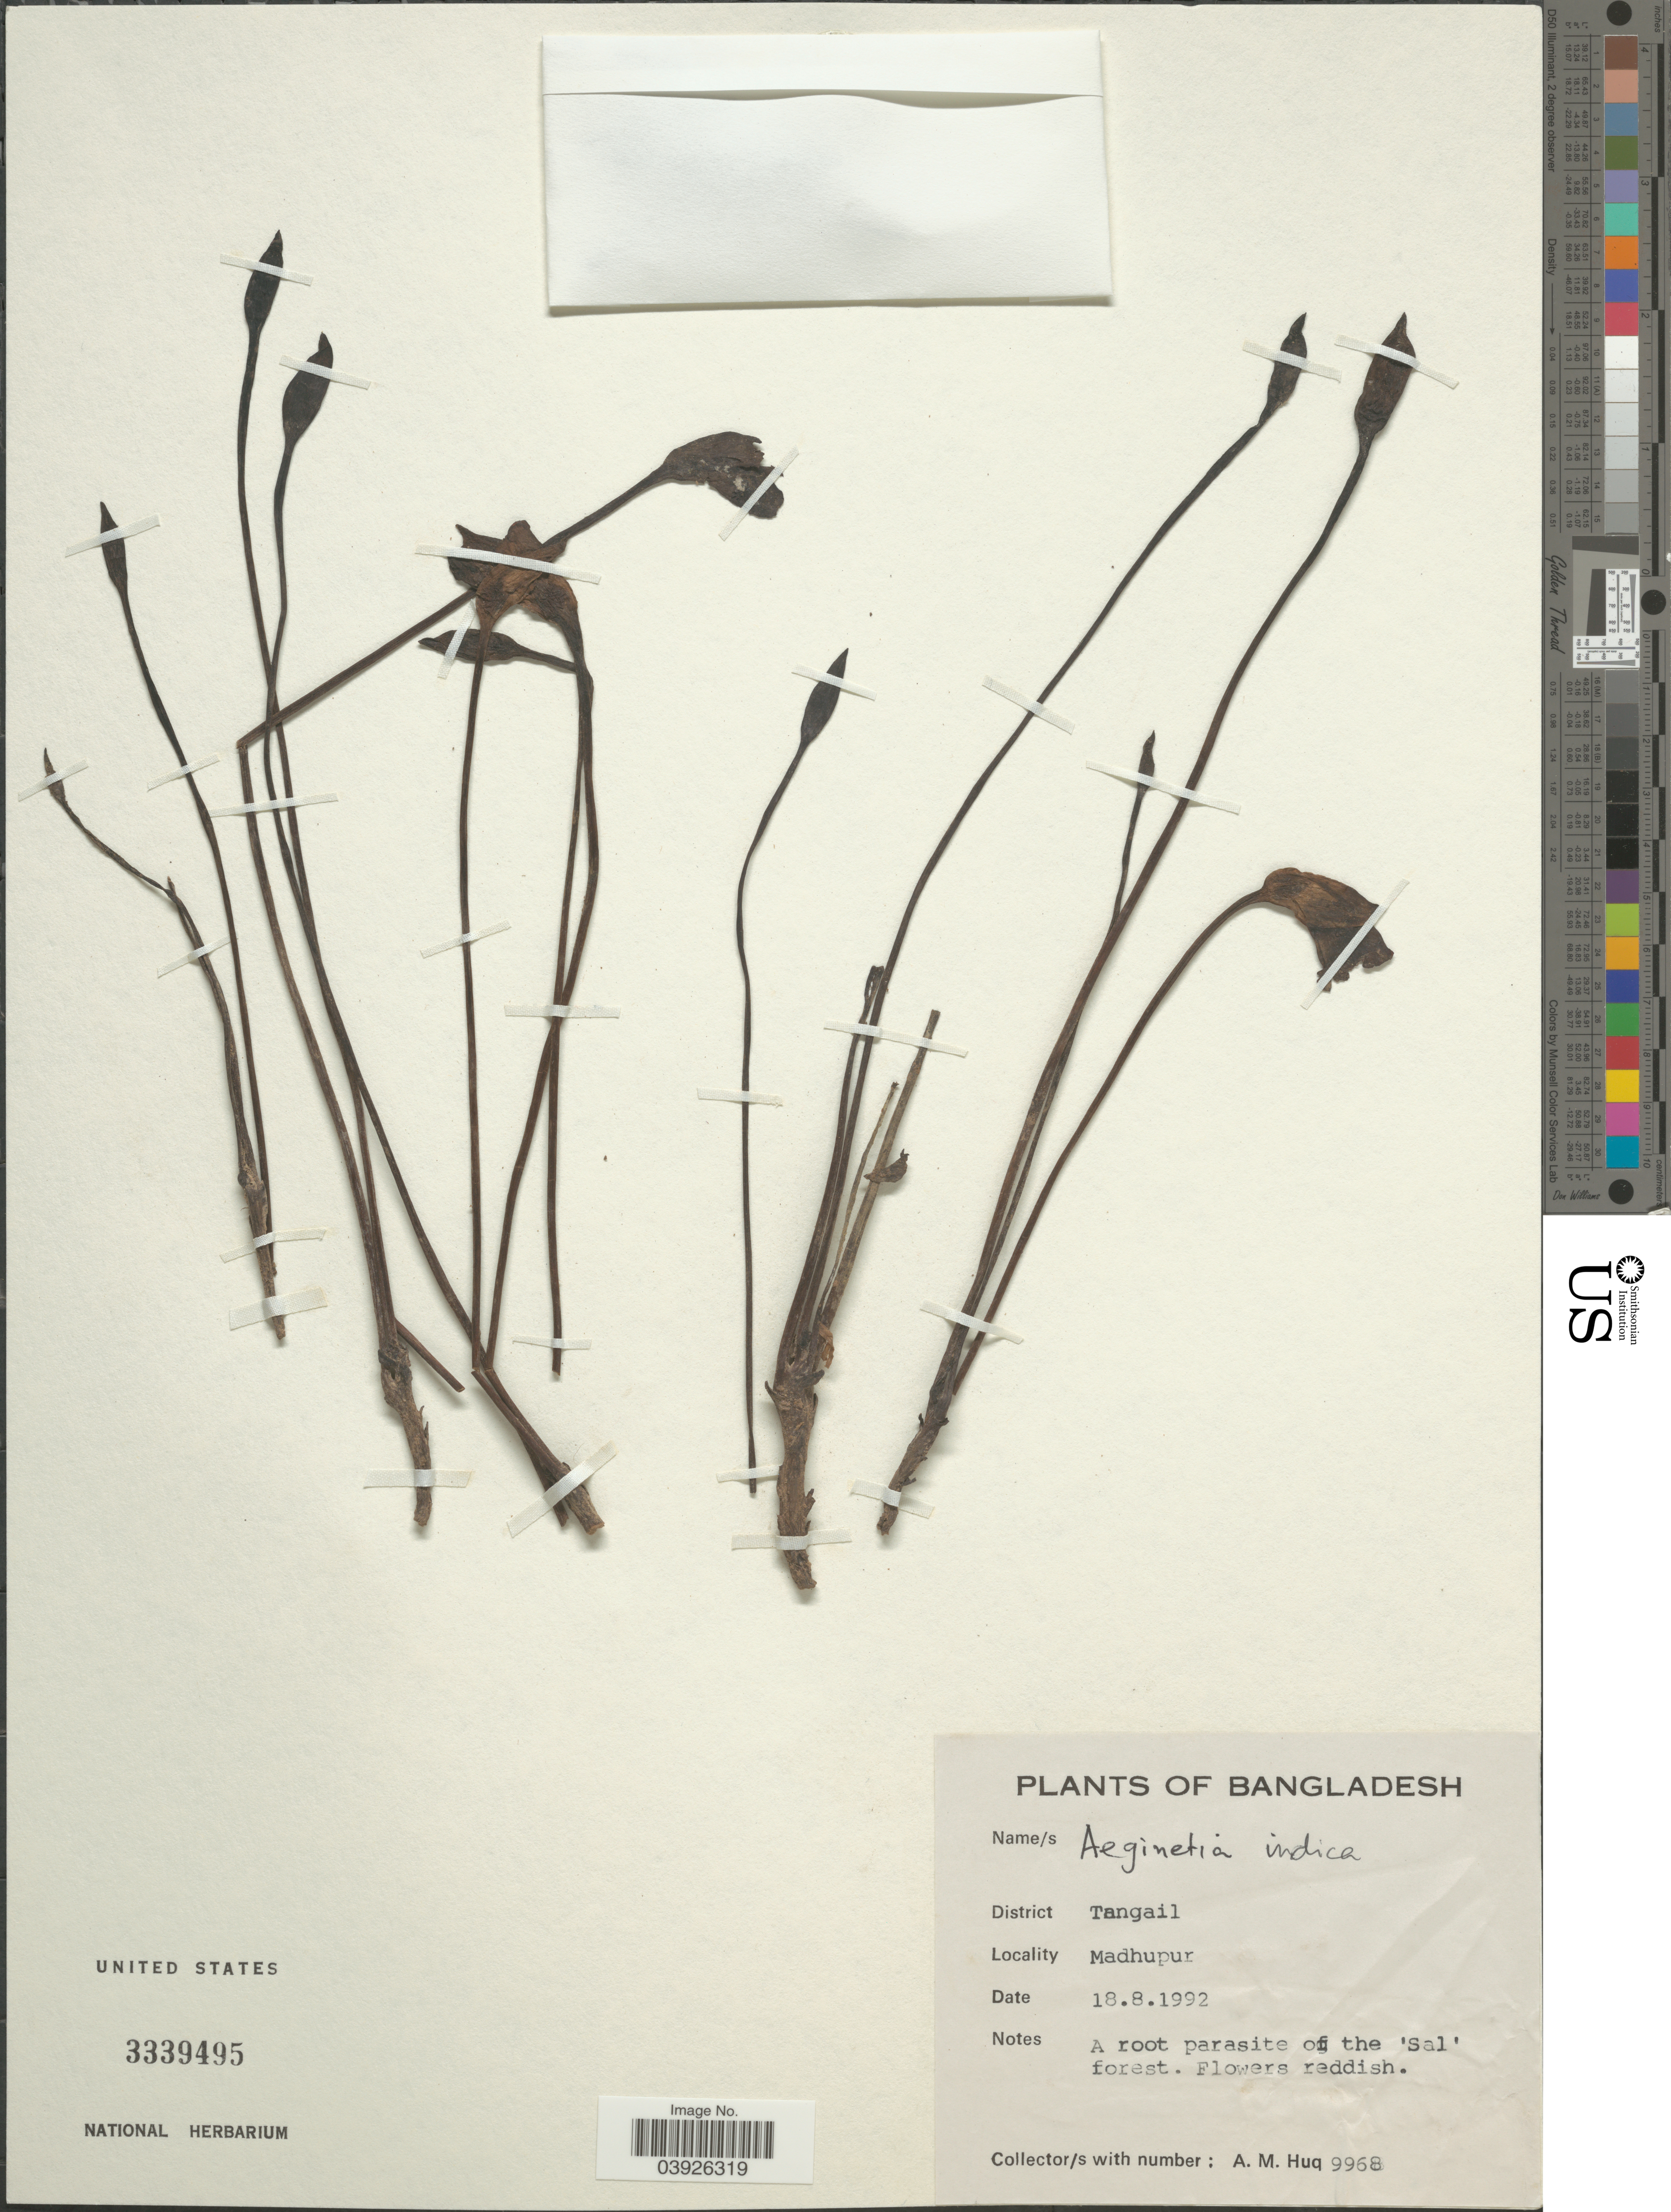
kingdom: Plantae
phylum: Tracheophyta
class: Magnoliopsida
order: Lamiales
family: Orobanchaceae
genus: Aeginetia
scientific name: Aeginetia indica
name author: L.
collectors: A. M. Huq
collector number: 9968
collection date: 1992-08-18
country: Bangladesh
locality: District Tangail. Madhupur.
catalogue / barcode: US 3339495